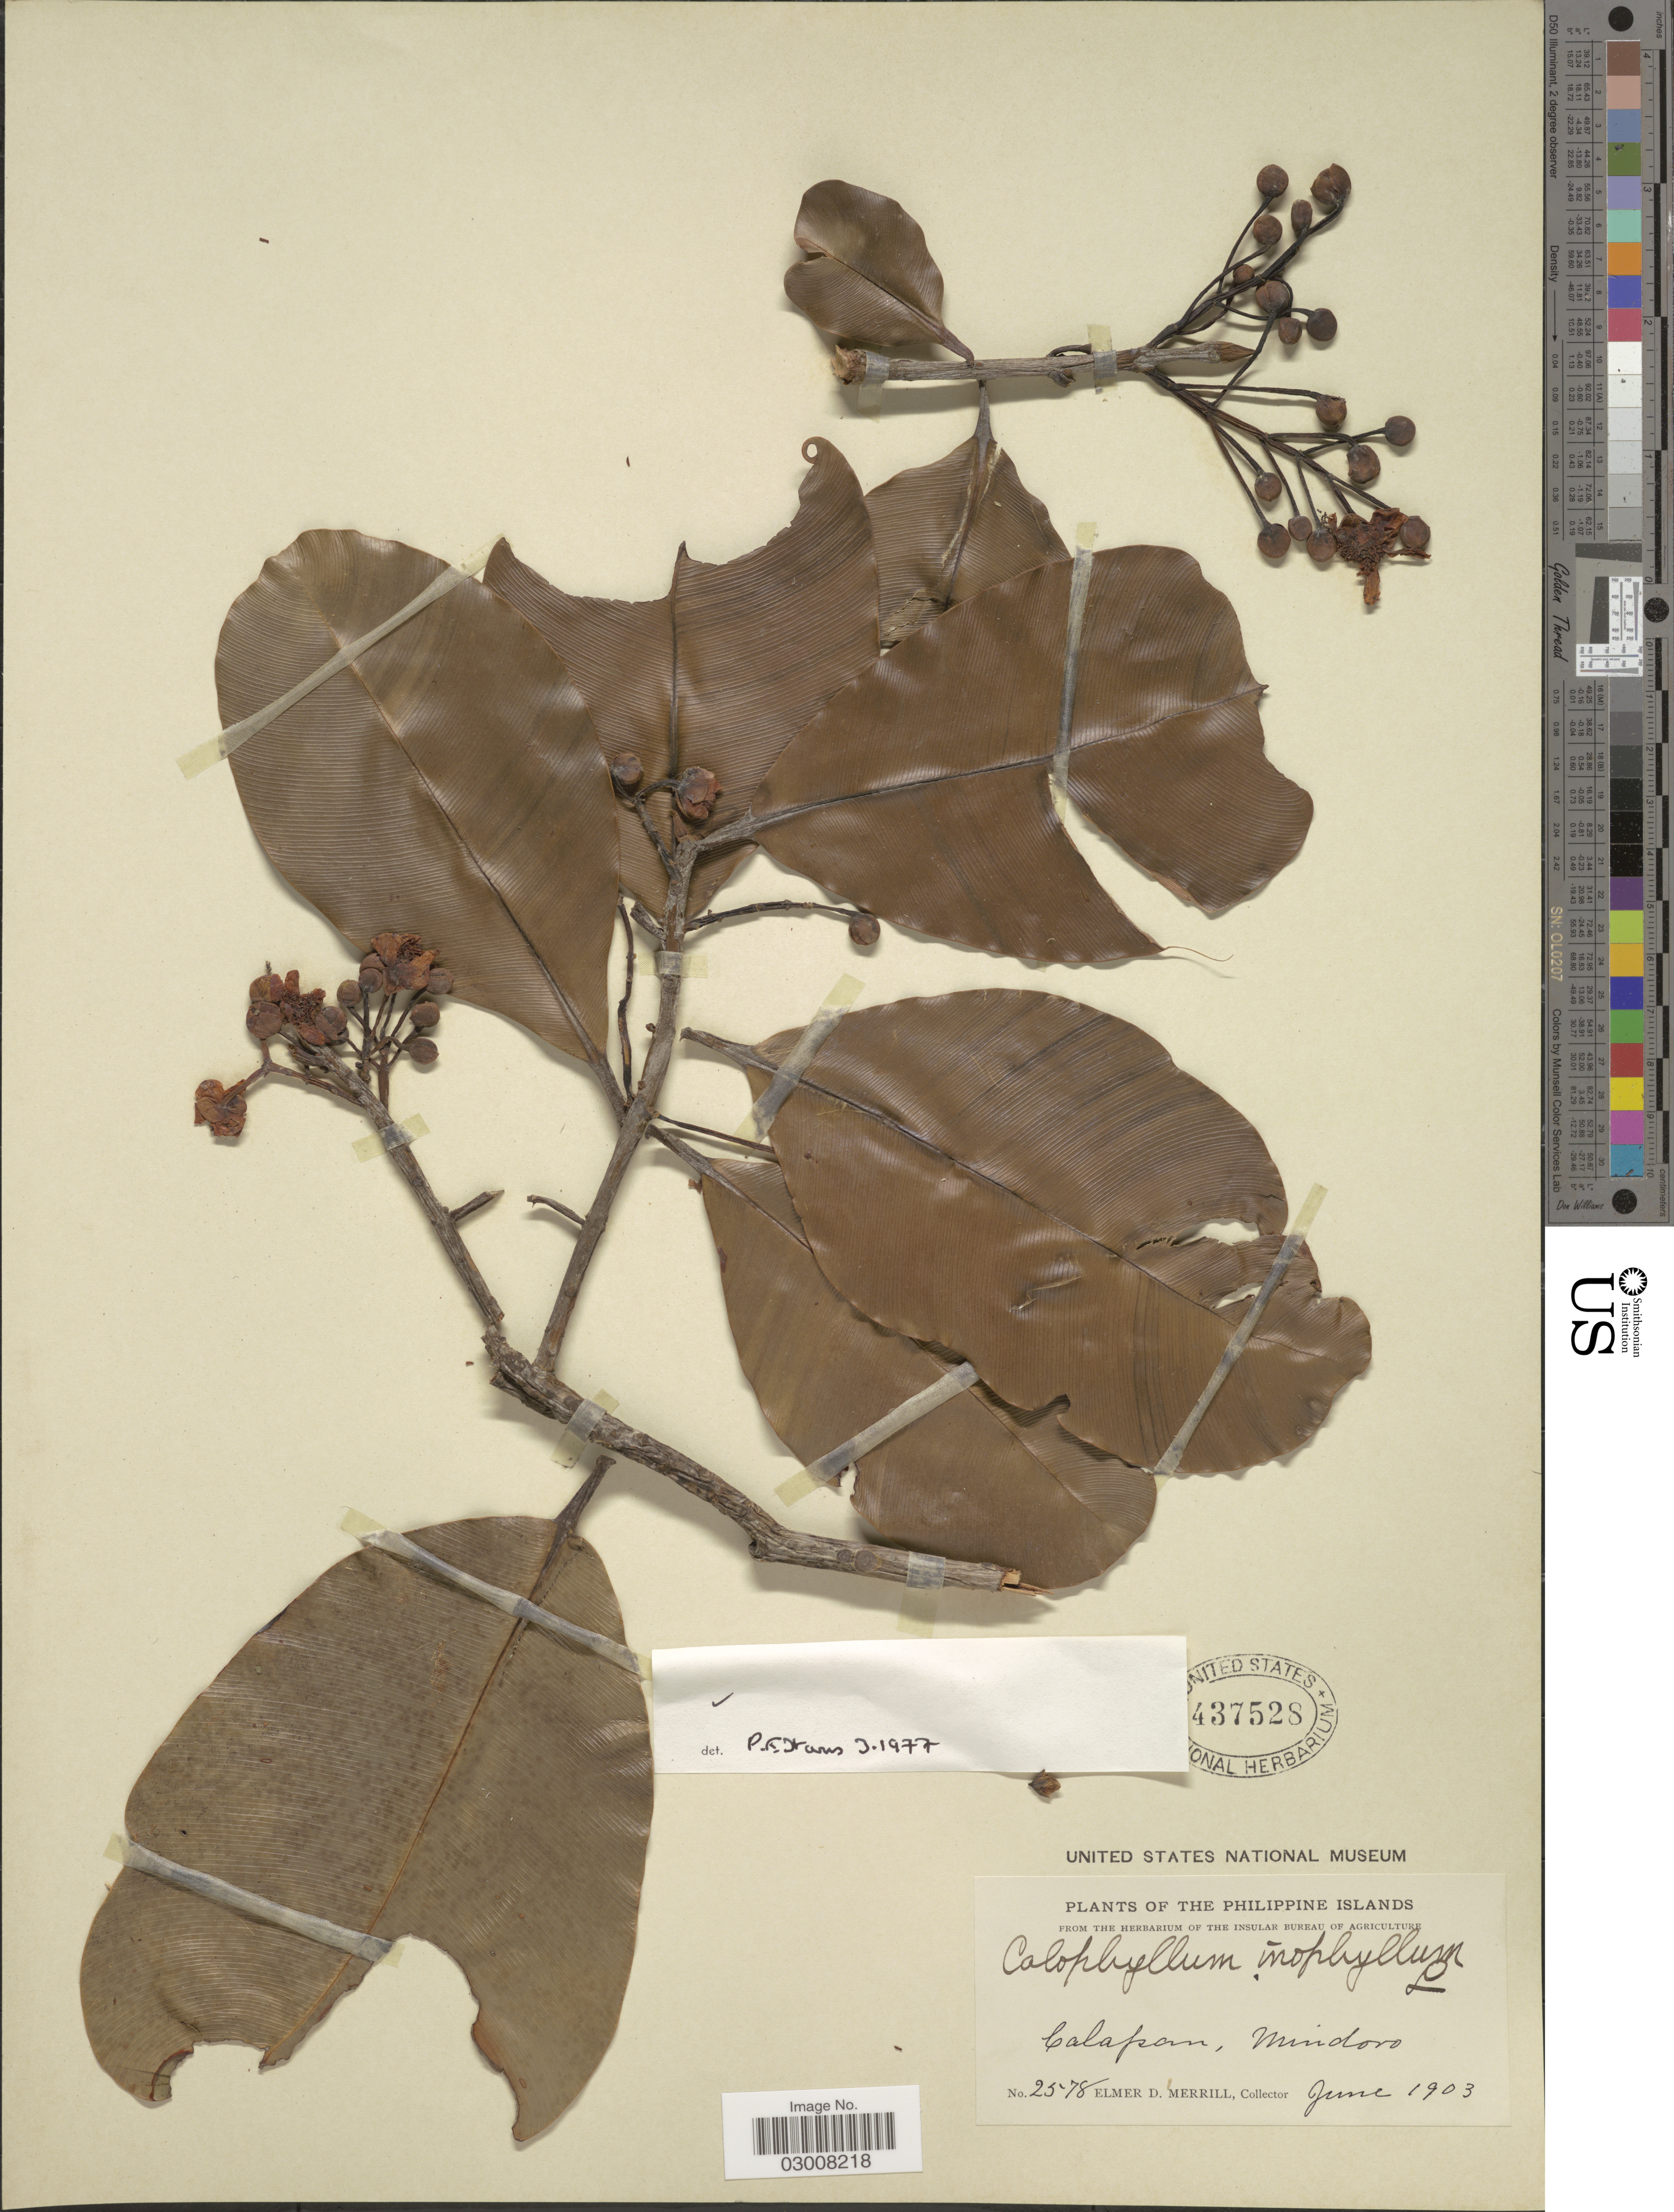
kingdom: Plantae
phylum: Tracheophyta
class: Magnoliopsida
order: Malpighiales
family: Calophyllaceae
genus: Calophyllum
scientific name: Calophyllum inophyllum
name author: L.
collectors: E. D. Merrill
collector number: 2578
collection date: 1903-06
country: Philippines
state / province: Mimaropa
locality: Calapan, Mindoro.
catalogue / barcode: US 437528